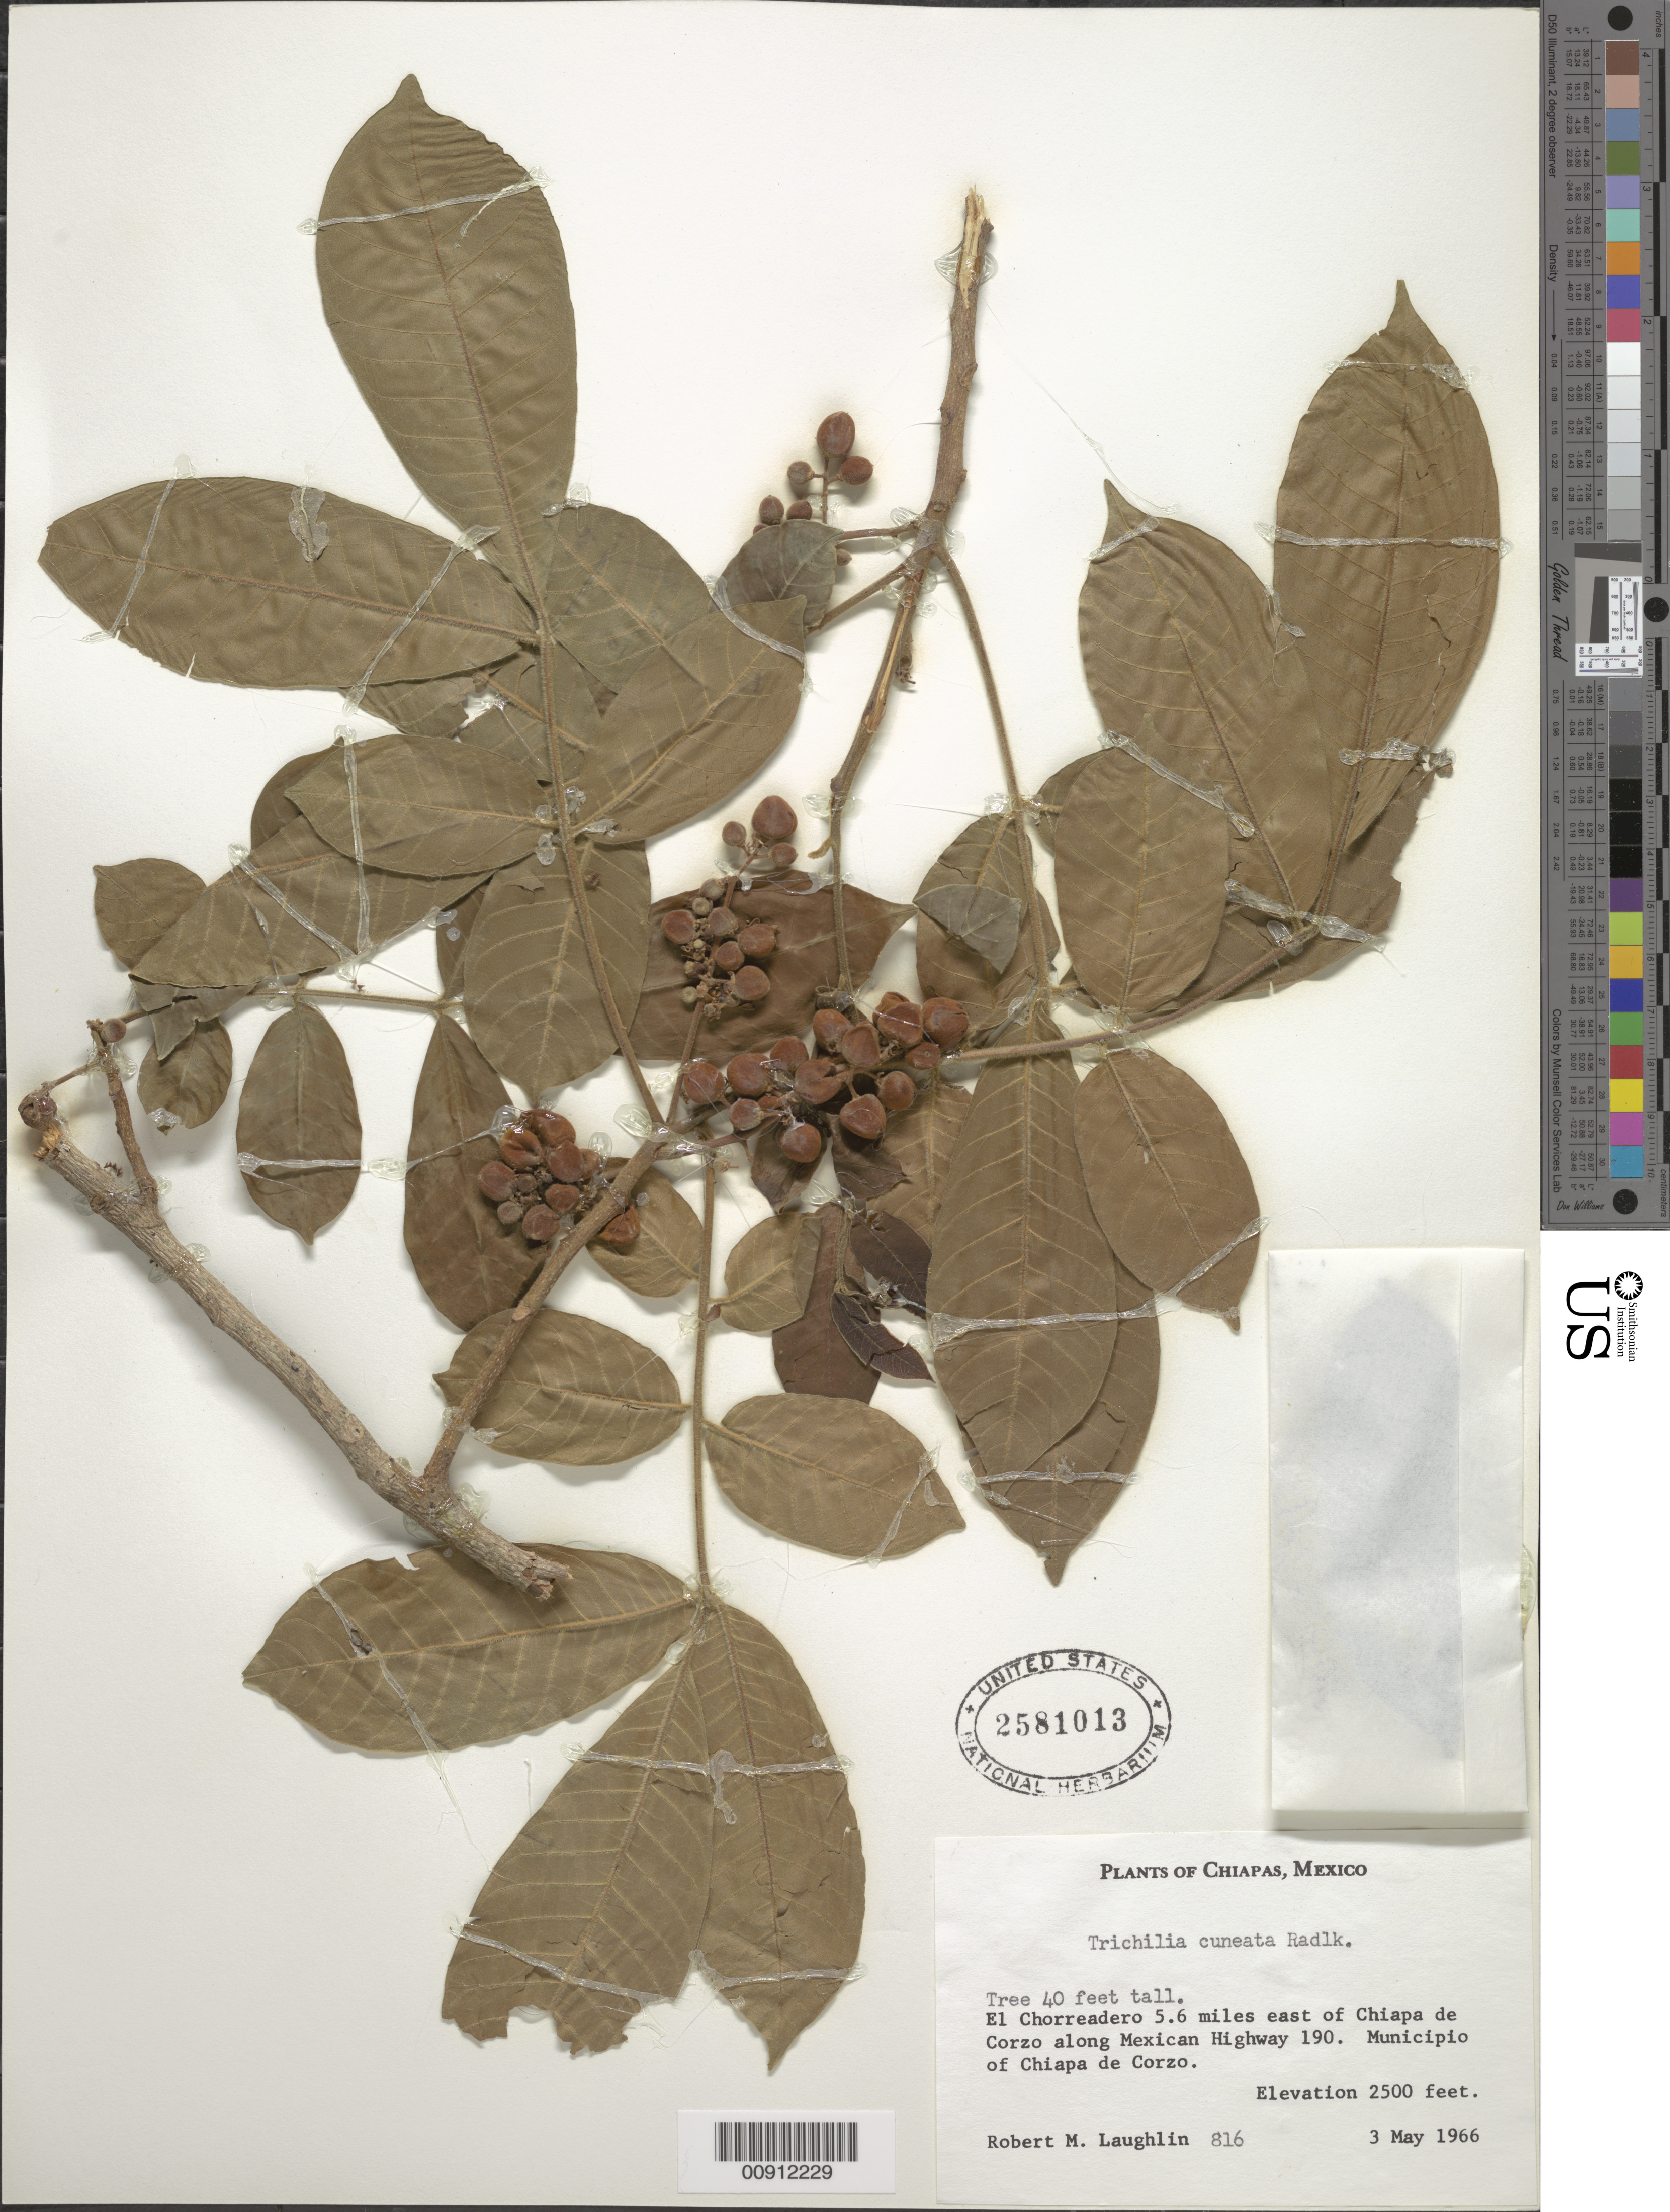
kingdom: Plantae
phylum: Tracheophyta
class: Magnoliopsida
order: Sapindales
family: Meliaceae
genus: Trichilia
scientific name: Trichilia cuneata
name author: Radlk.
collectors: R. M. Laughlin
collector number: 816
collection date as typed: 03 May 1966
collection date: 1966-05-03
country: Mexico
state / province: Chiapas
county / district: Chiapa de Corzo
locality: El Chorreadero 5.6 miles east of Chiapa de Corzo along Mexican Highway 190. Municipio of Chiapa de Corzo, Chiapas.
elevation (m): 762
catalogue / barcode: US 2581013